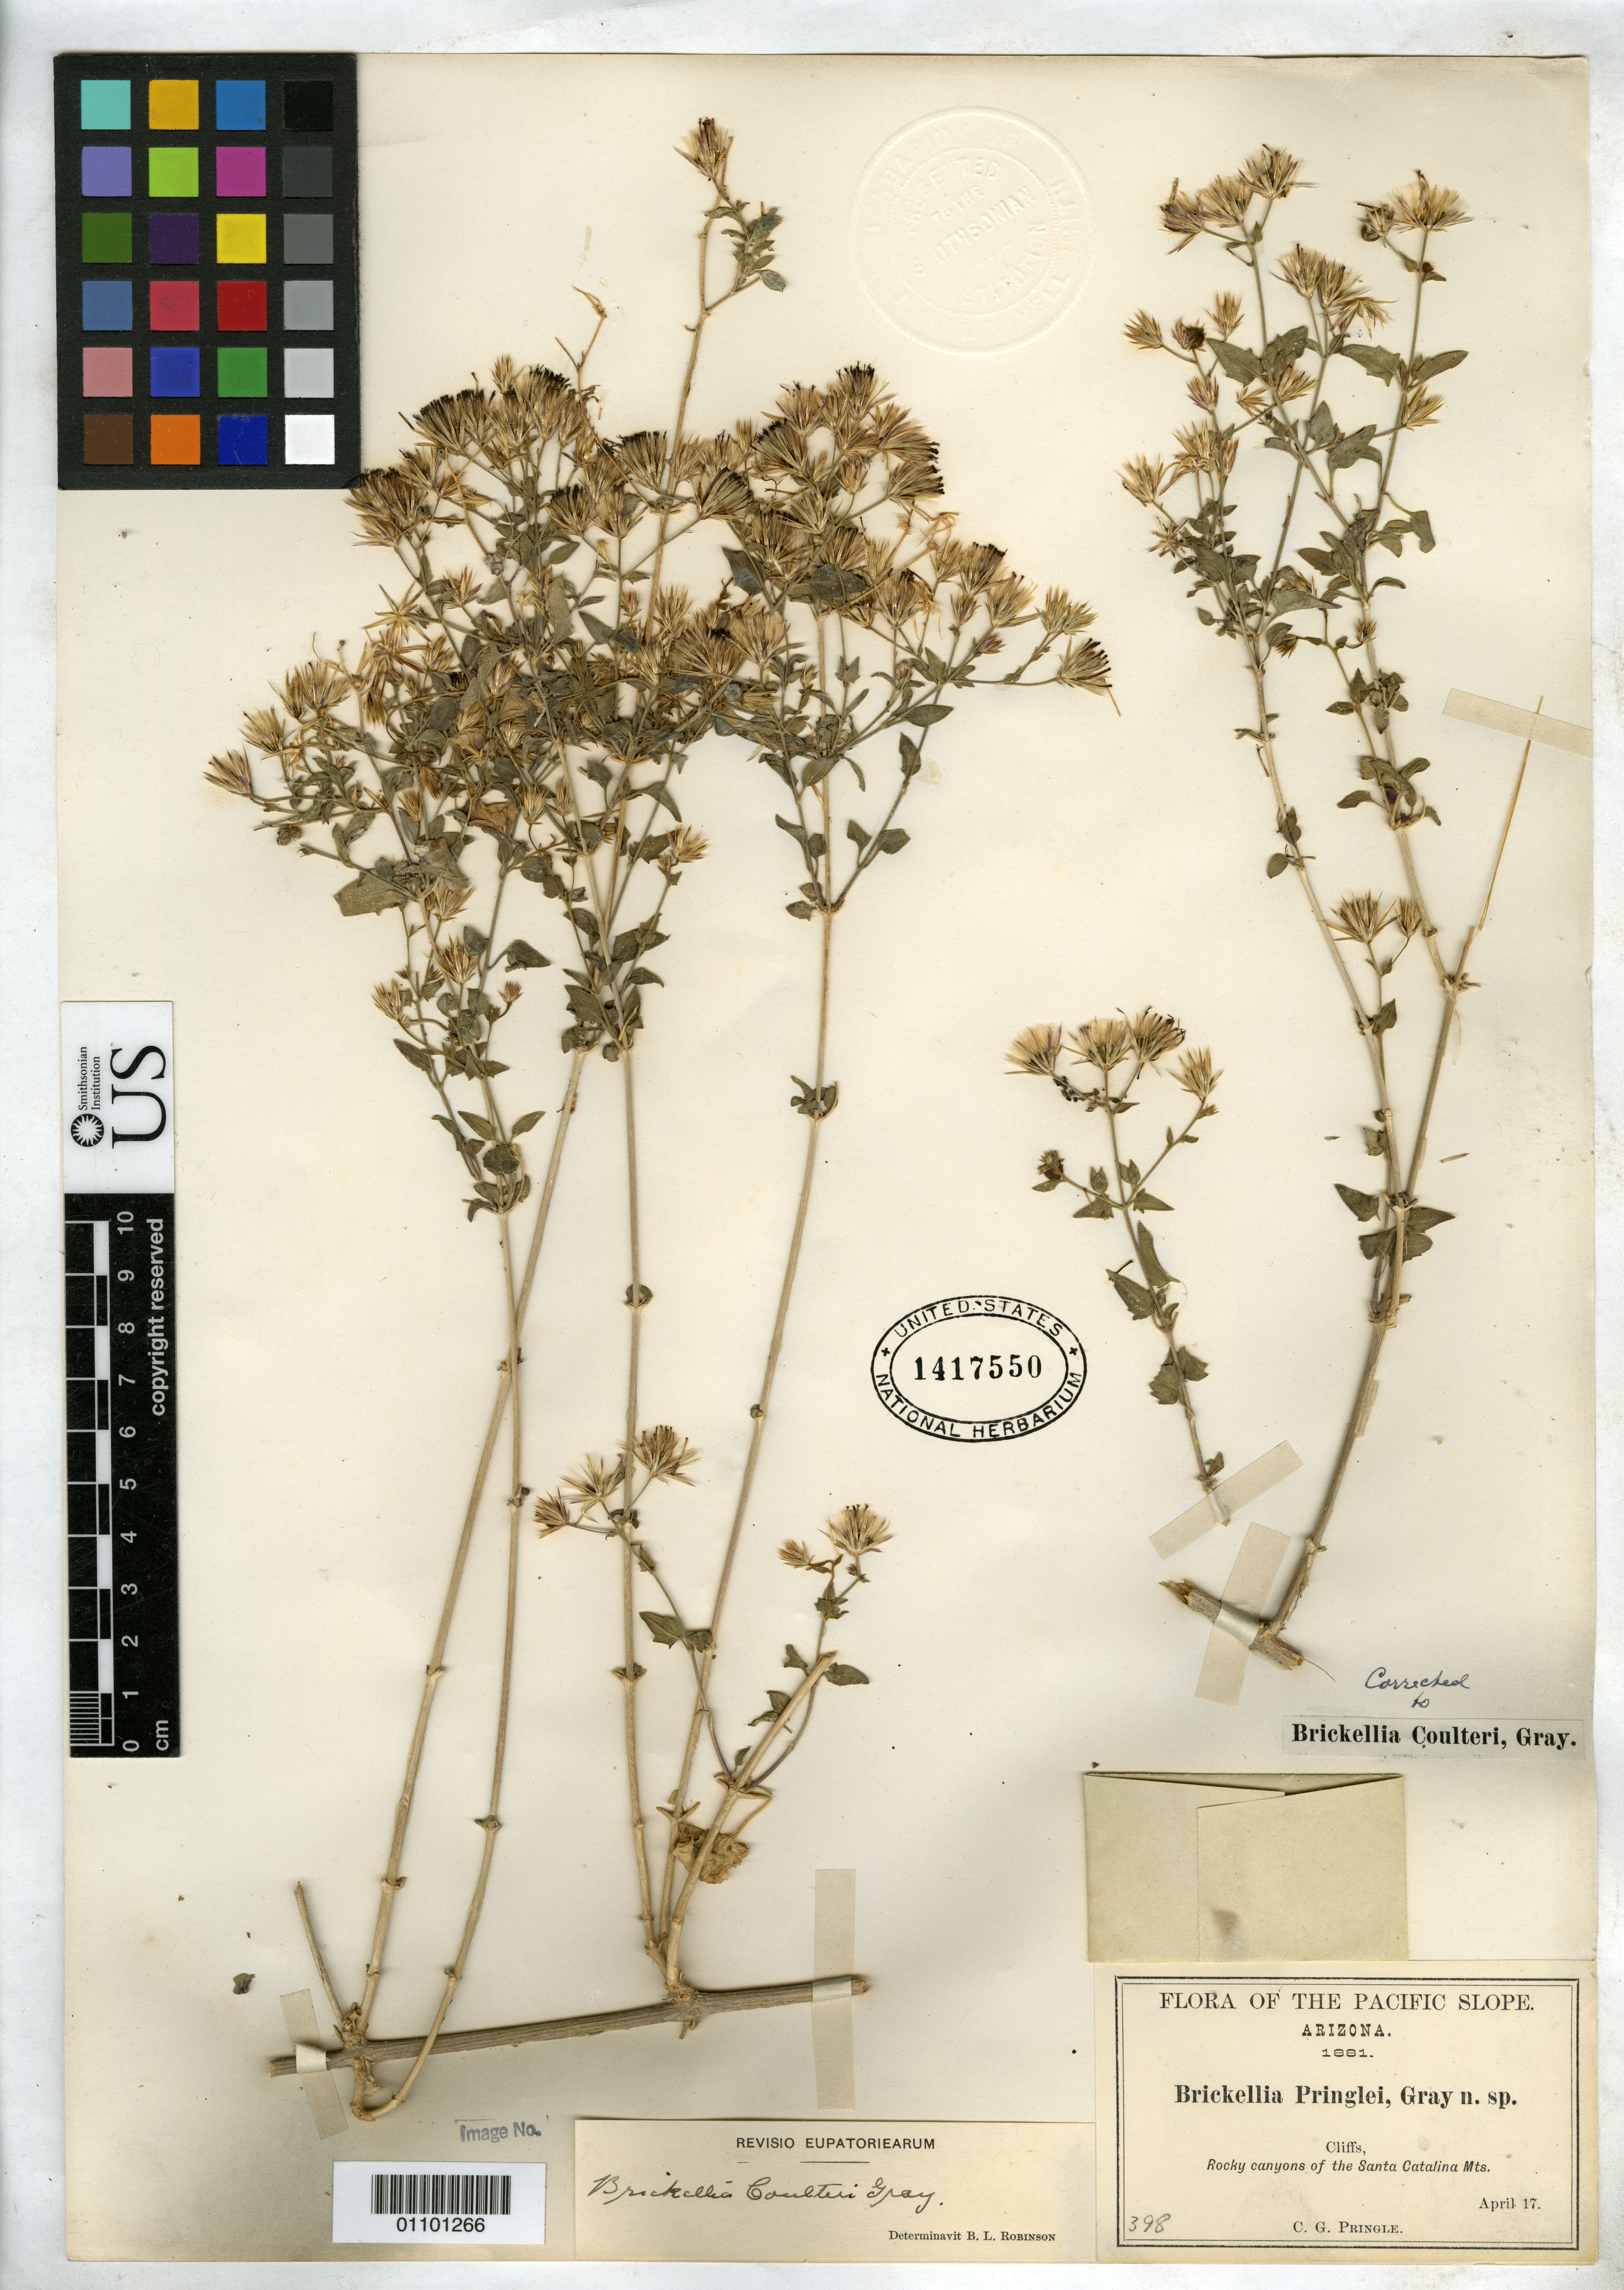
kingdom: Plantae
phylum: Tracheophyta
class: Magnoliopsida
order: Asterales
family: Asteraceae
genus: Brickellia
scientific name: Brickellia pringlei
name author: A. Gray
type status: Syntype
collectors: C. G. Pringle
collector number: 398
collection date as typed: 17 Apr 1881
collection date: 1881-04-17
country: United States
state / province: Arizona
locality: Santa Catalina Mountains.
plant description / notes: Protologue, "S. Arizona, in cañons of the Santa Catalina Mountains, April, 1881". US has 2 collections made on different dates (but both in April), presumably syntypes.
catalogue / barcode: US 1417550